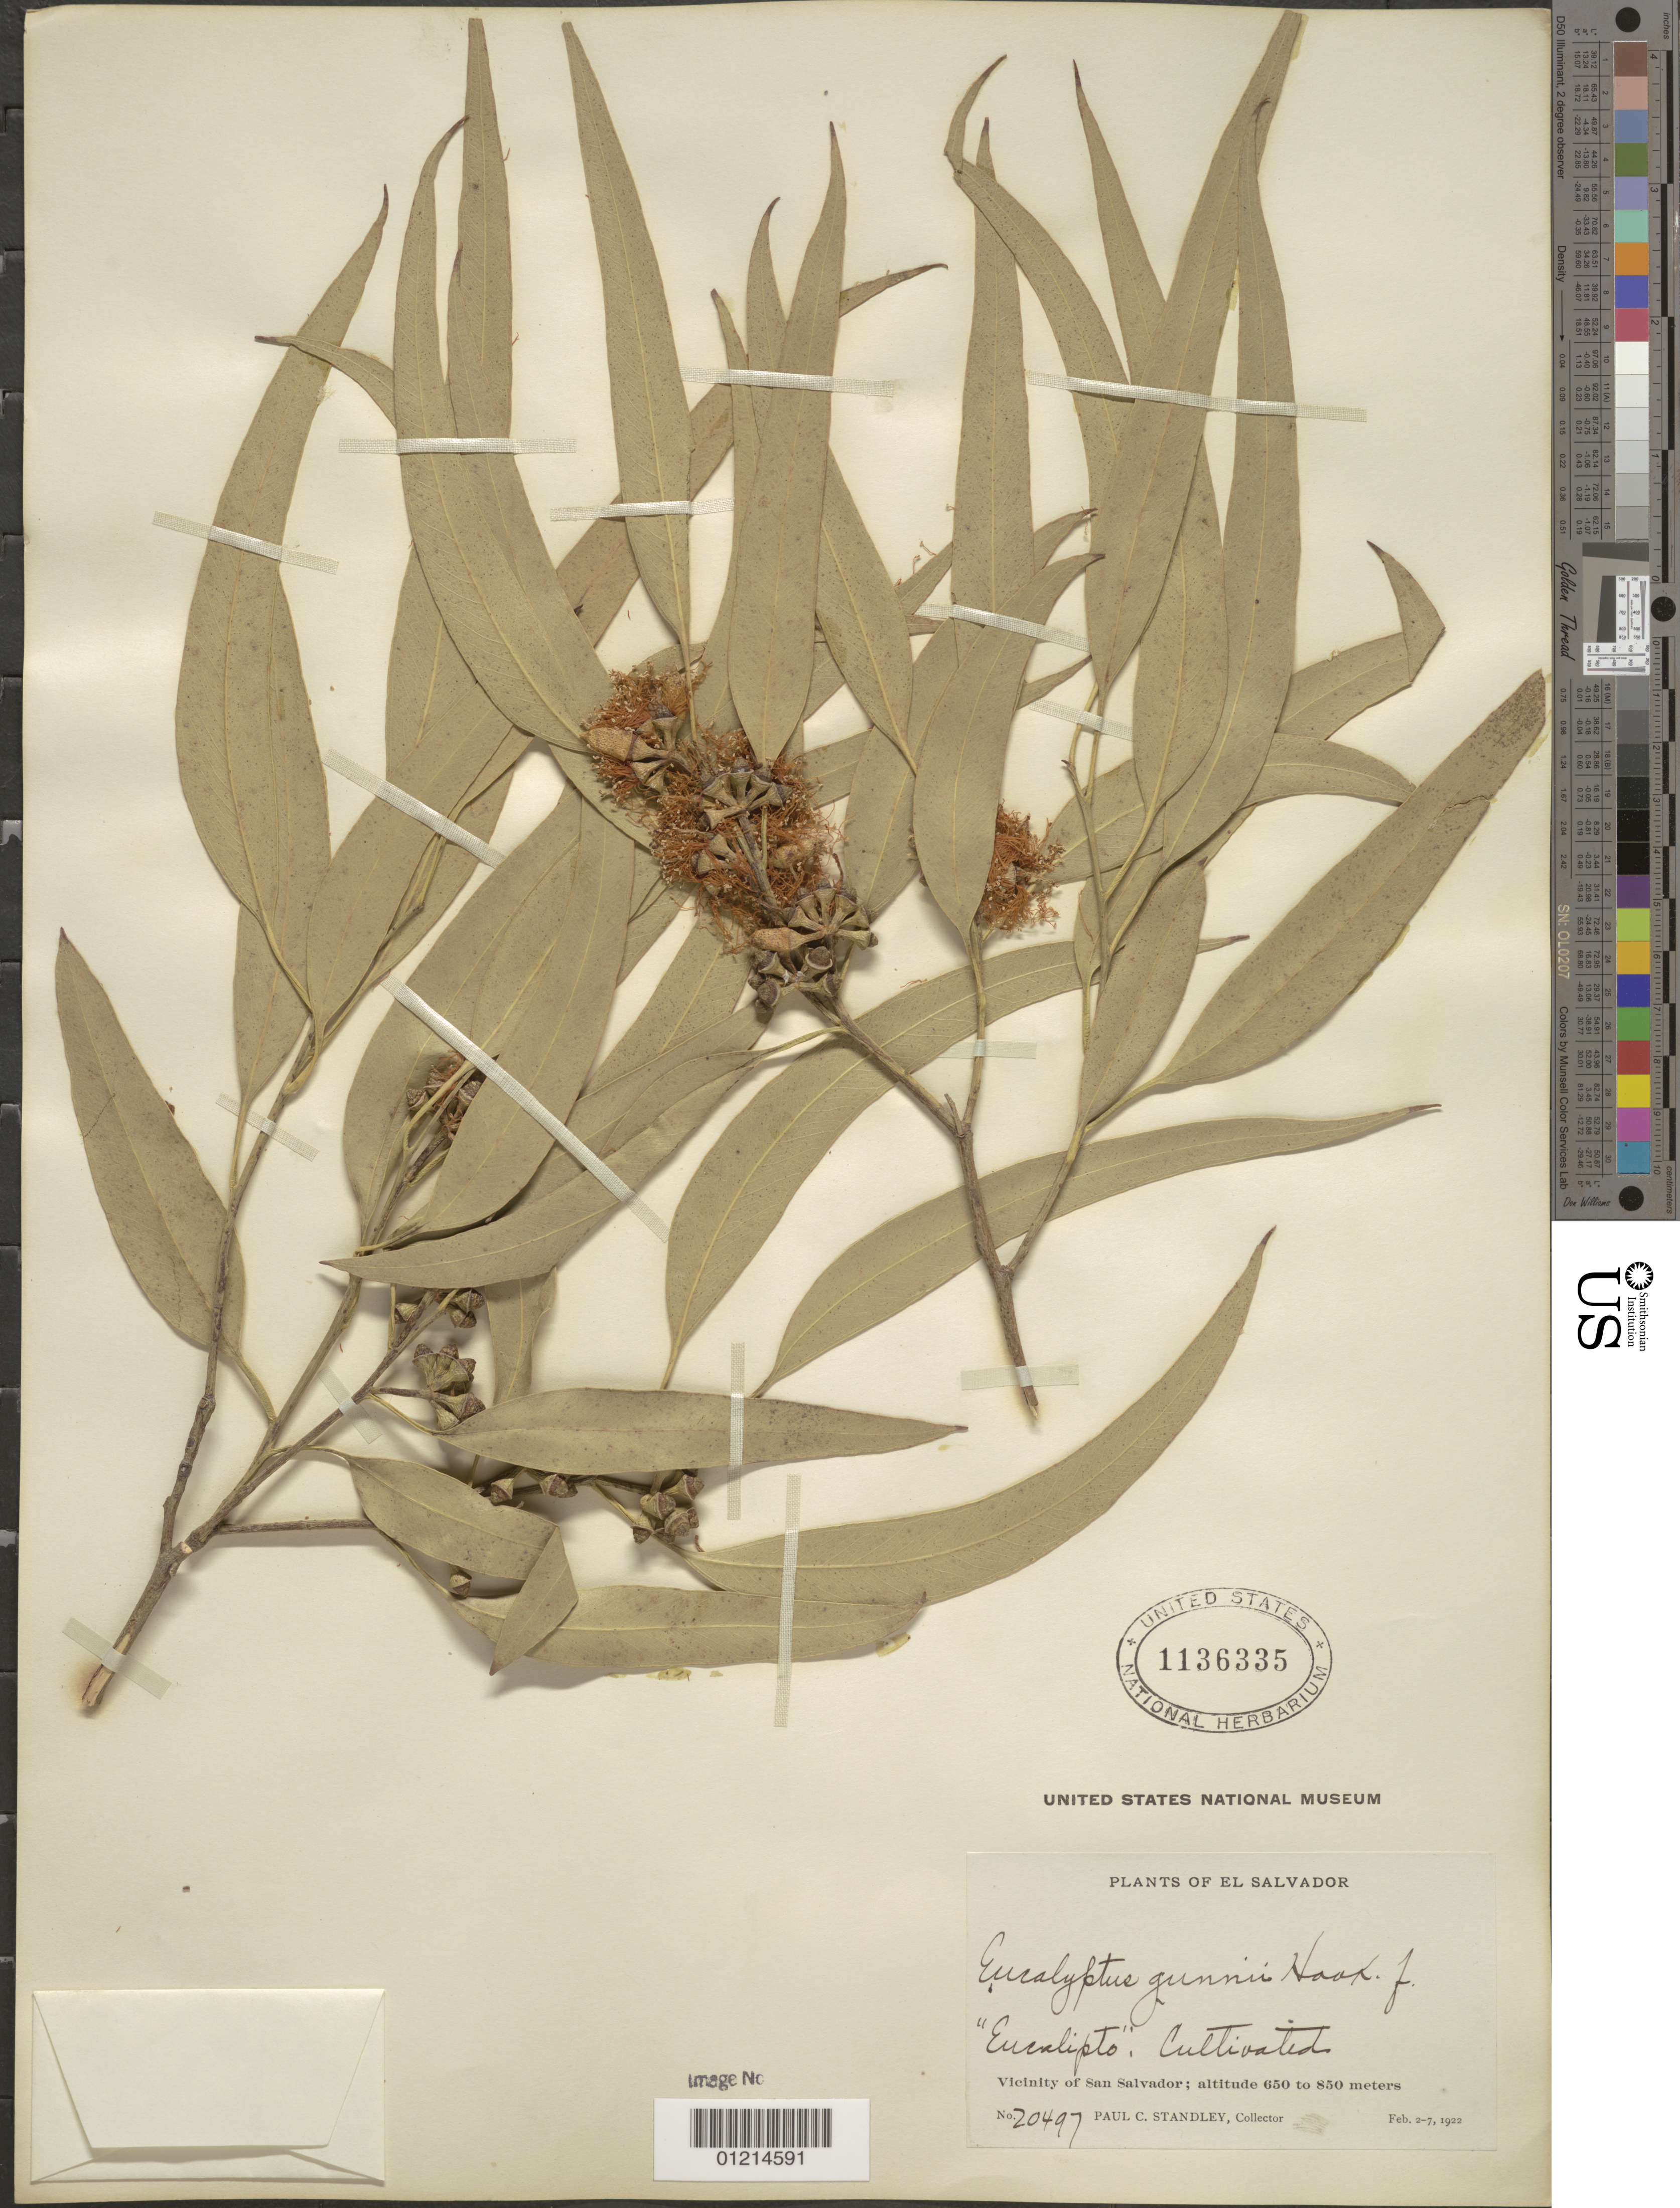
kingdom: Plantae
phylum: Tracheophyta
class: Magnoliopsida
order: Myrtales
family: Myrtaceae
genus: Eucalyptus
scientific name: Eucalyptus gunnii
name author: Hook. f.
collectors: P. C. Standley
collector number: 20497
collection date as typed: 02 Feb 1922 to 07 Feb 1922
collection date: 1922-02-02/1922-02-07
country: El Salvador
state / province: San Salvador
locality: Vicinity of San Salvador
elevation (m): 650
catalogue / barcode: US 1136335